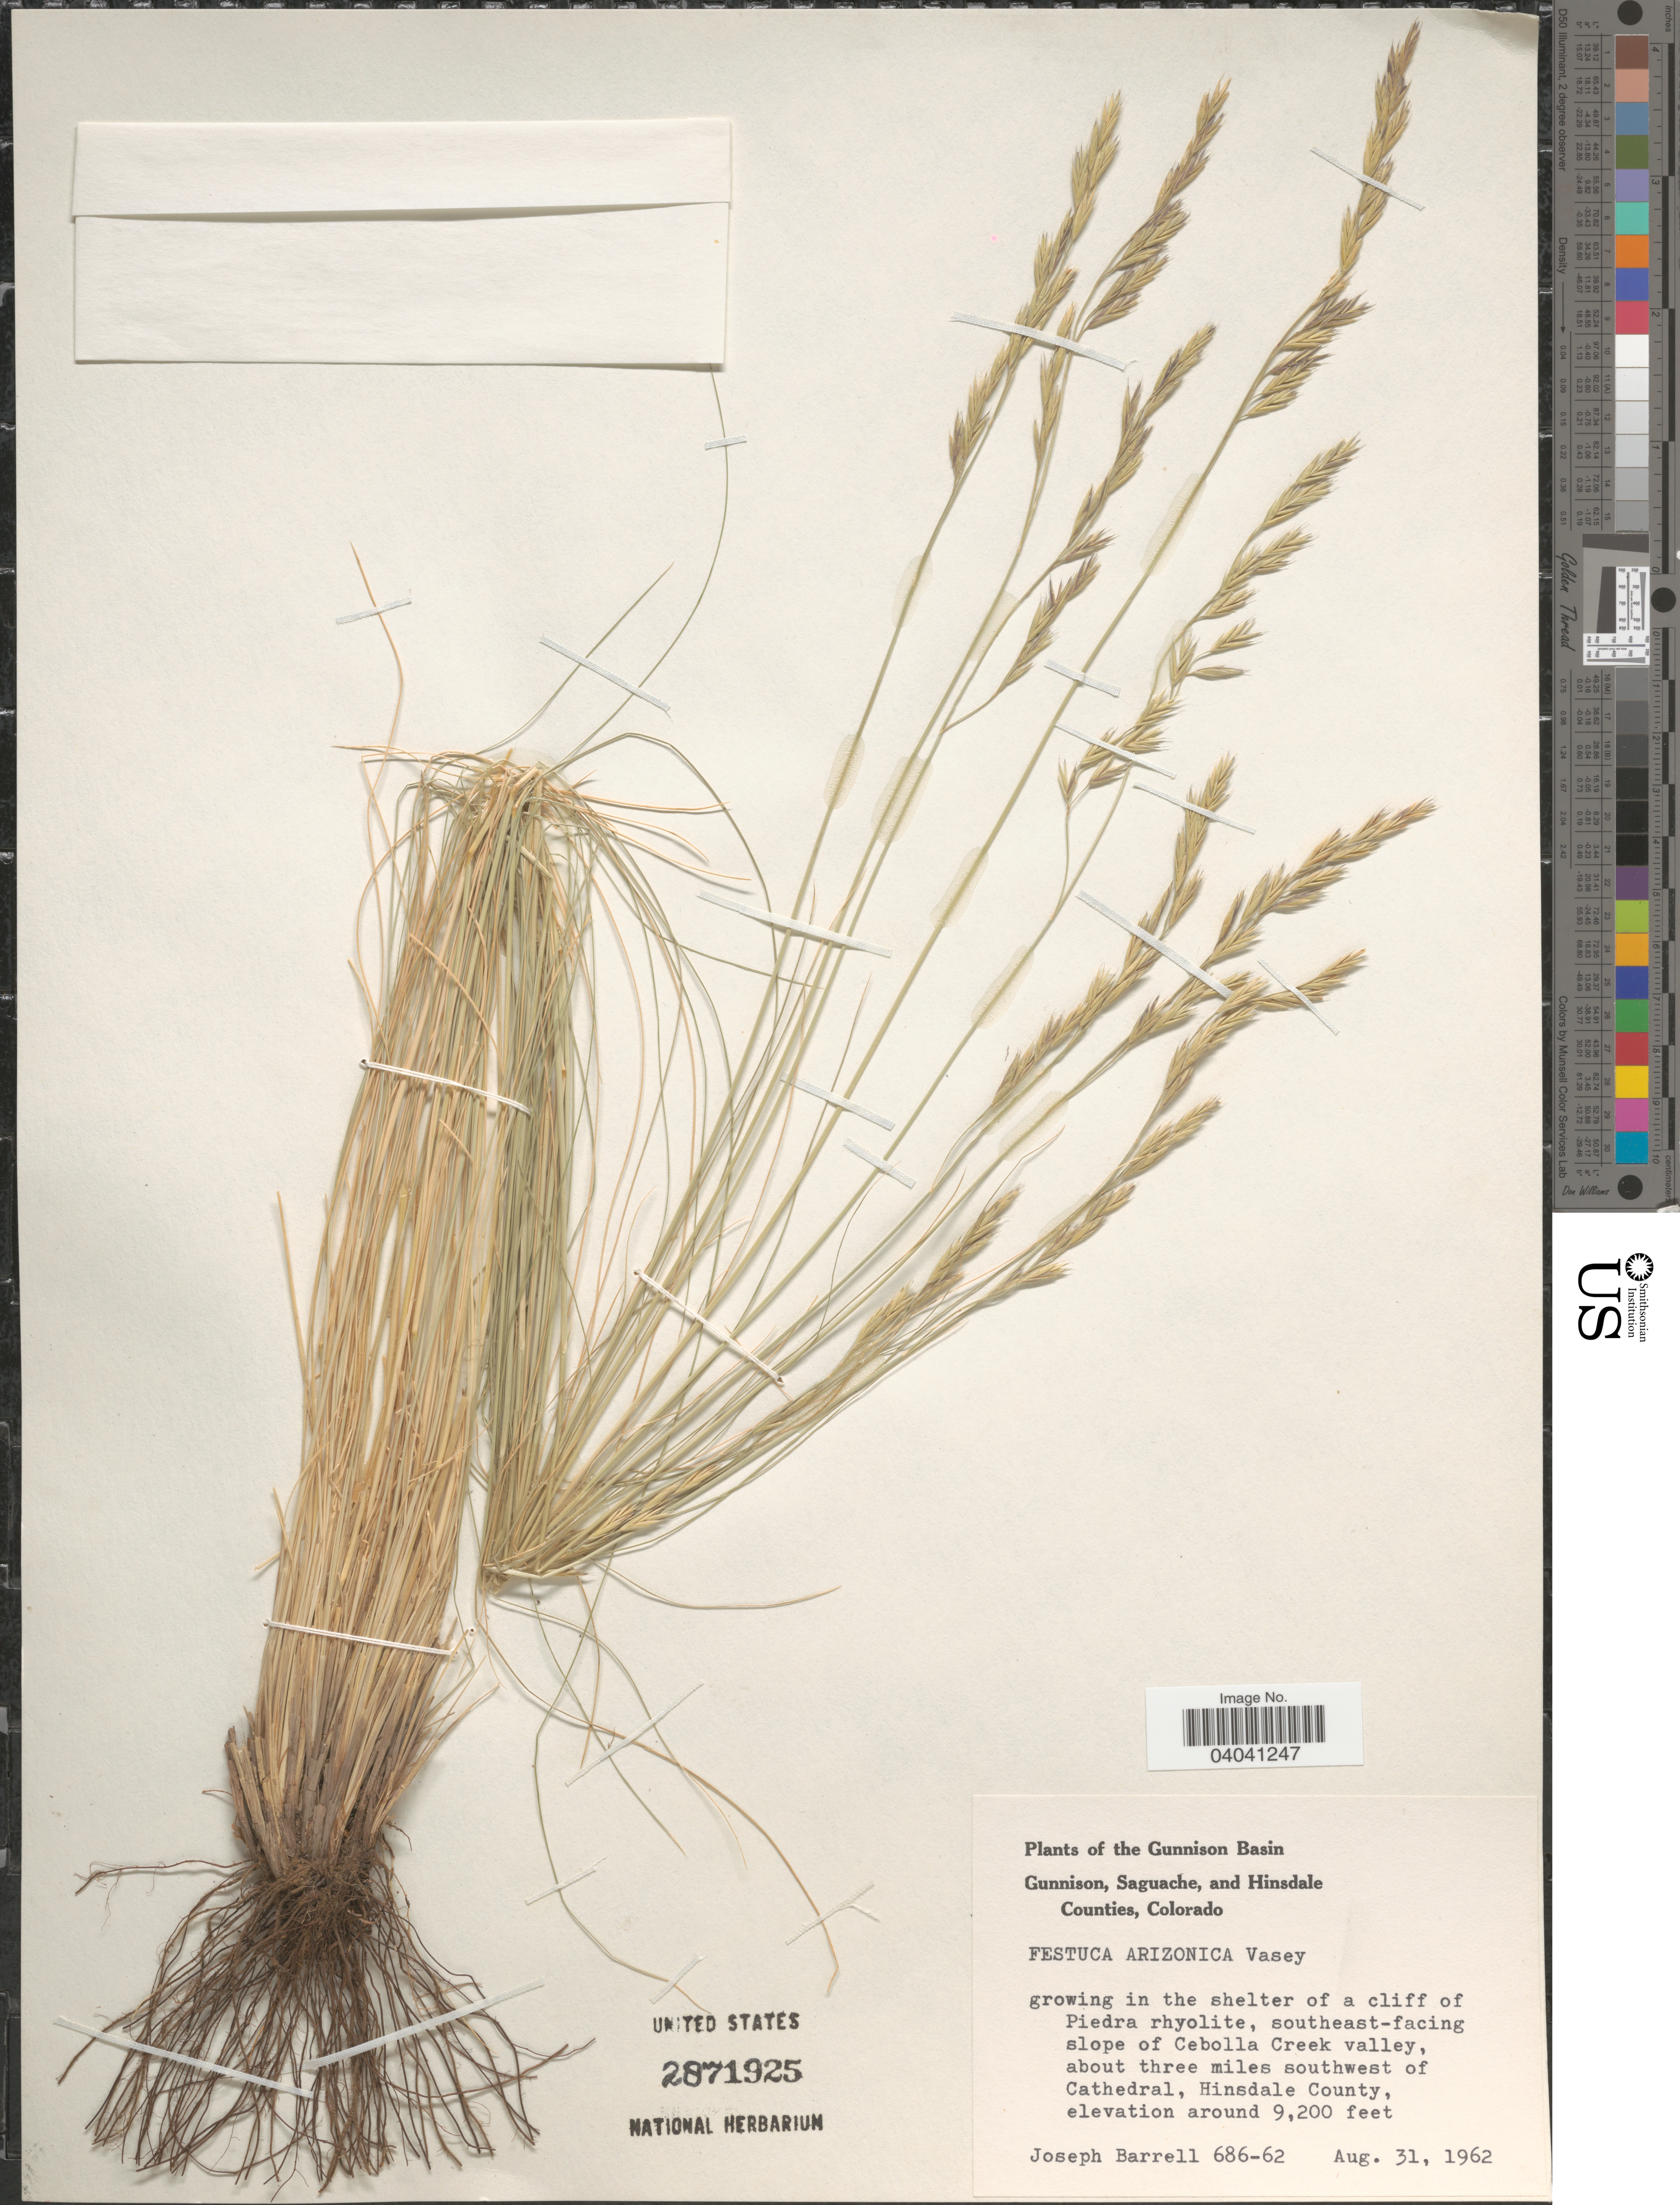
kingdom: Plantae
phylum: Tracheophyta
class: Liliopsida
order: Poales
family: Poaceae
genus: Festuca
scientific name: Festuca arizonica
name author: Vasey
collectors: J. Barrell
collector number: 686-62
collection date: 1962-08-31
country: United States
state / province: Colorado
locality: Gunnison Basin. Southeast-facing slope of Cebolla Creek valley, about three miles southwest of Cathedral, Hinsdale County.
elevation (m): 2804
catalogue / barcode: US 2871925